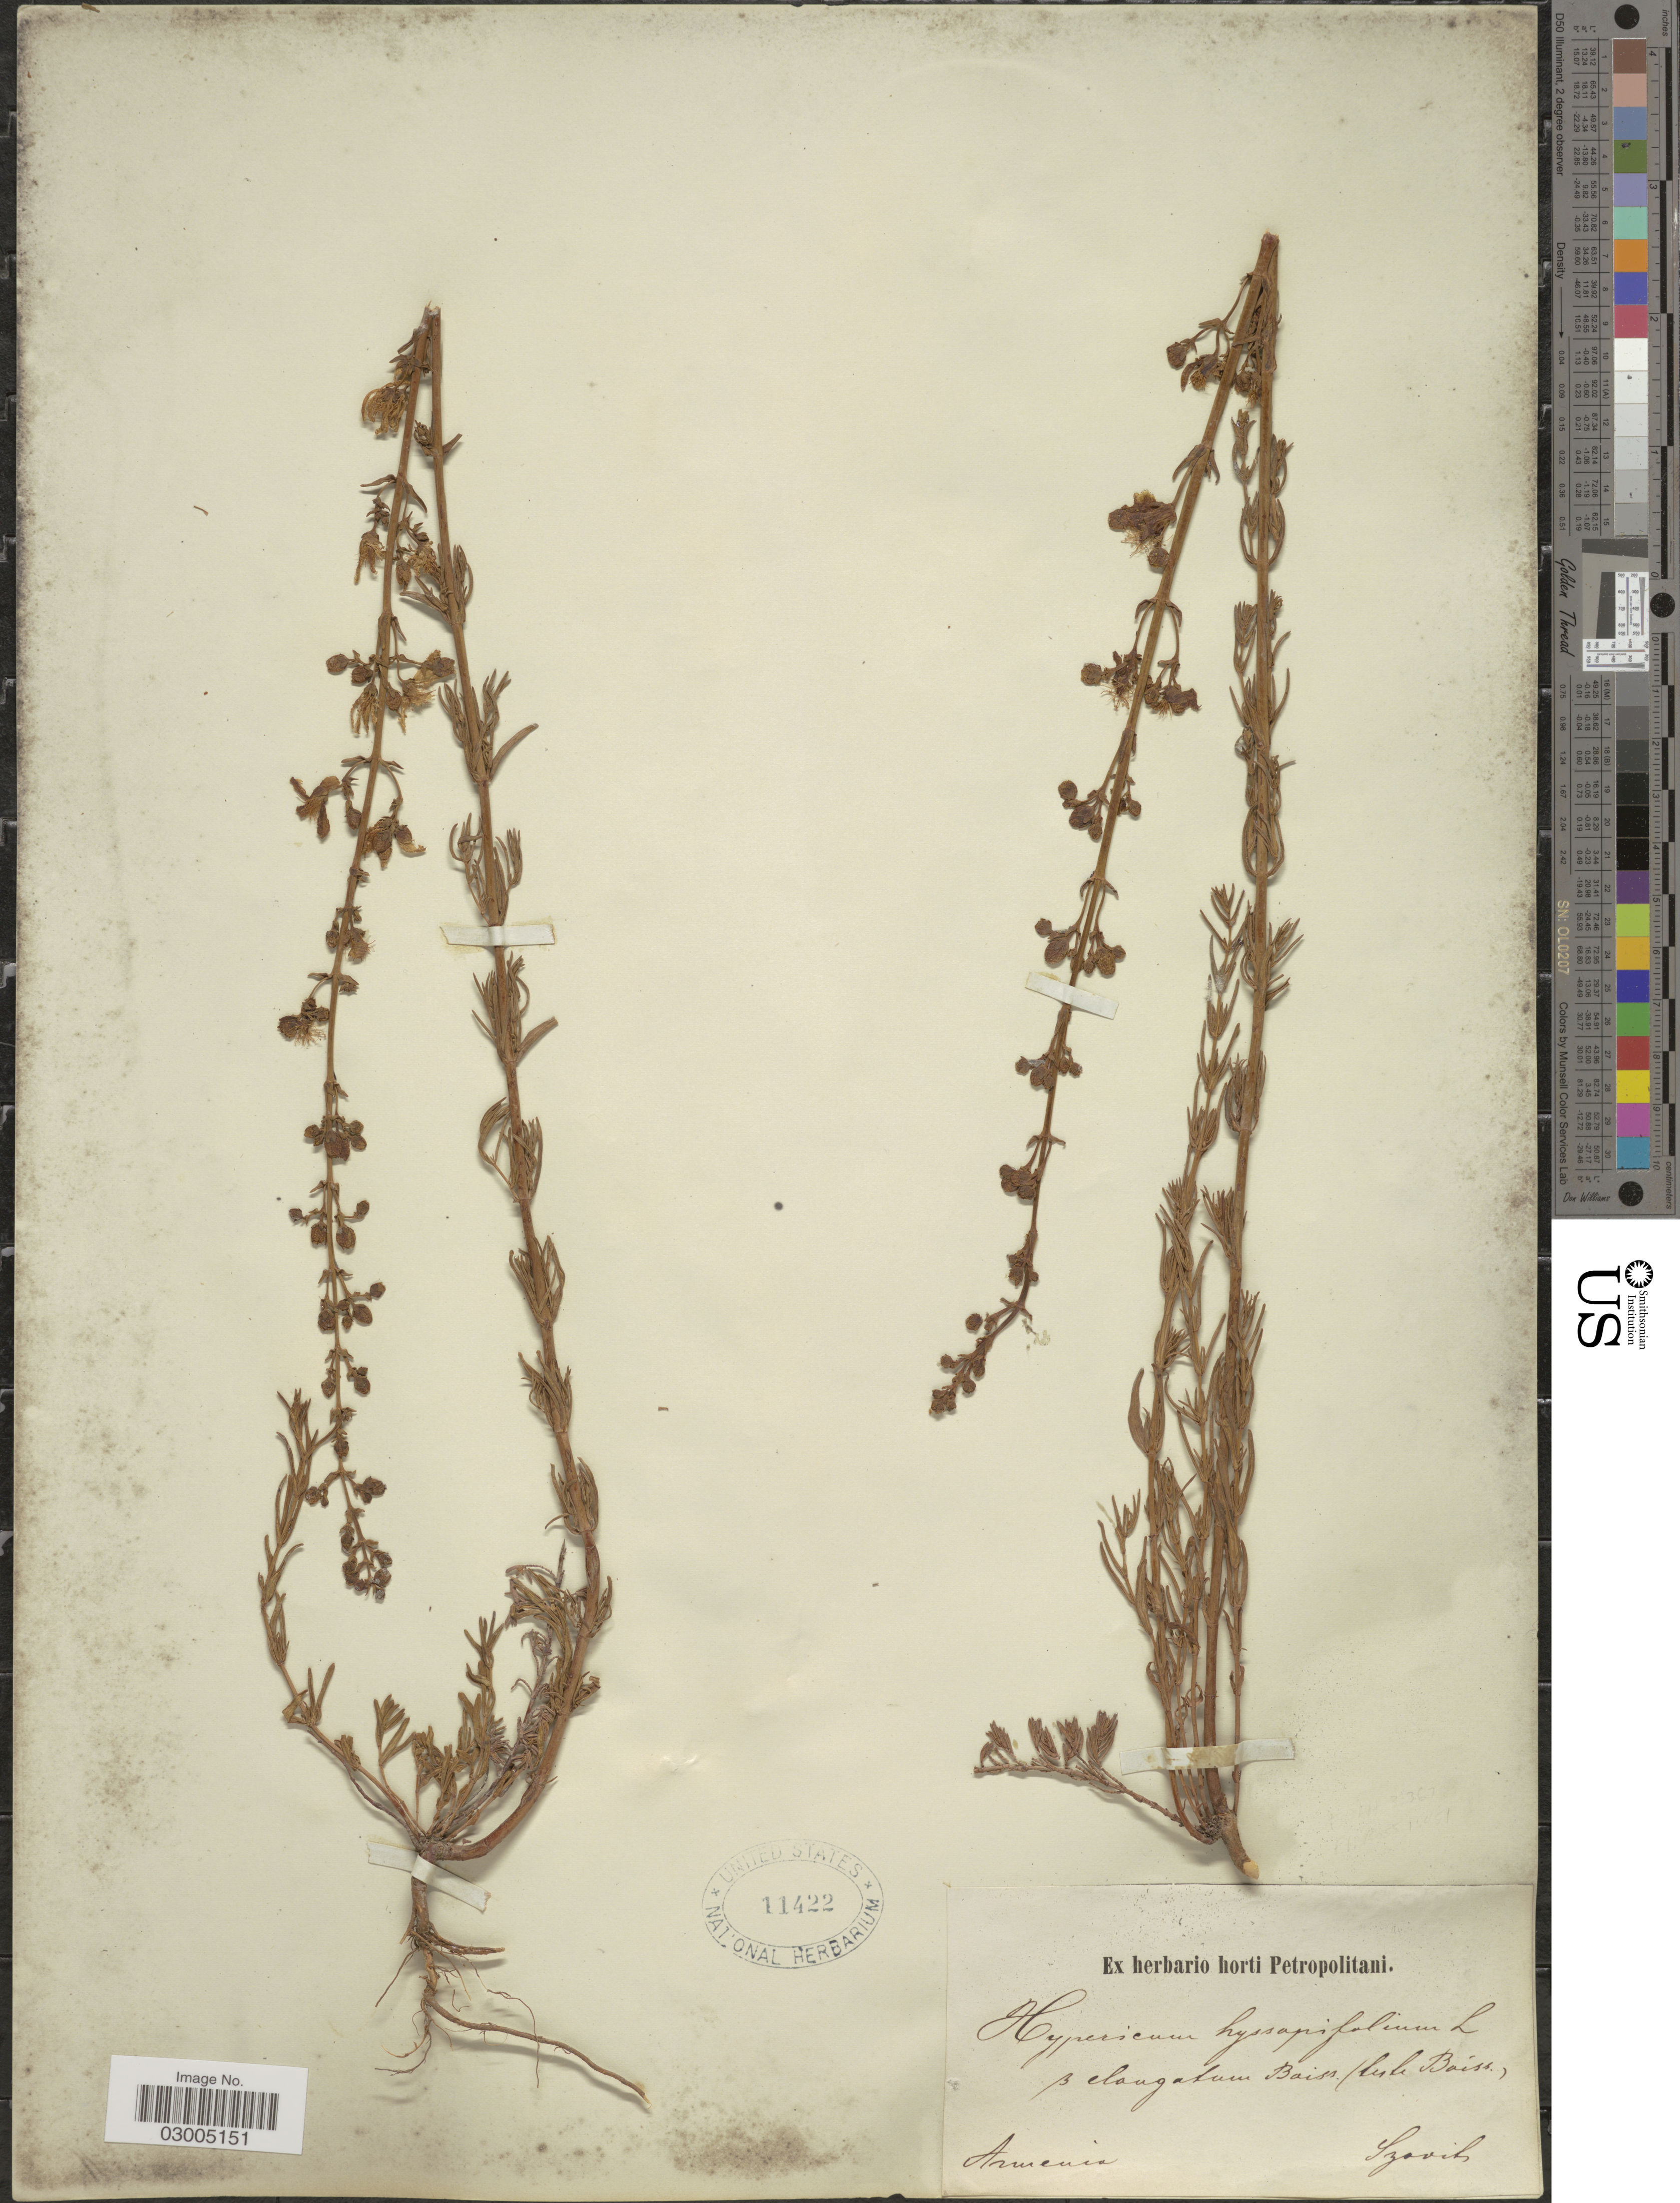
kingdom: Plantae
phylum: Tracheophyta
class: Magnoliopsida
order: Malpighiales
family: Hypericaceae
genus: Hypericum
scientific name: Hypericum hyssopifolium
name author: Chaix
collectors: Szovits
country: Armenia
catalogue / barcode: US 11422